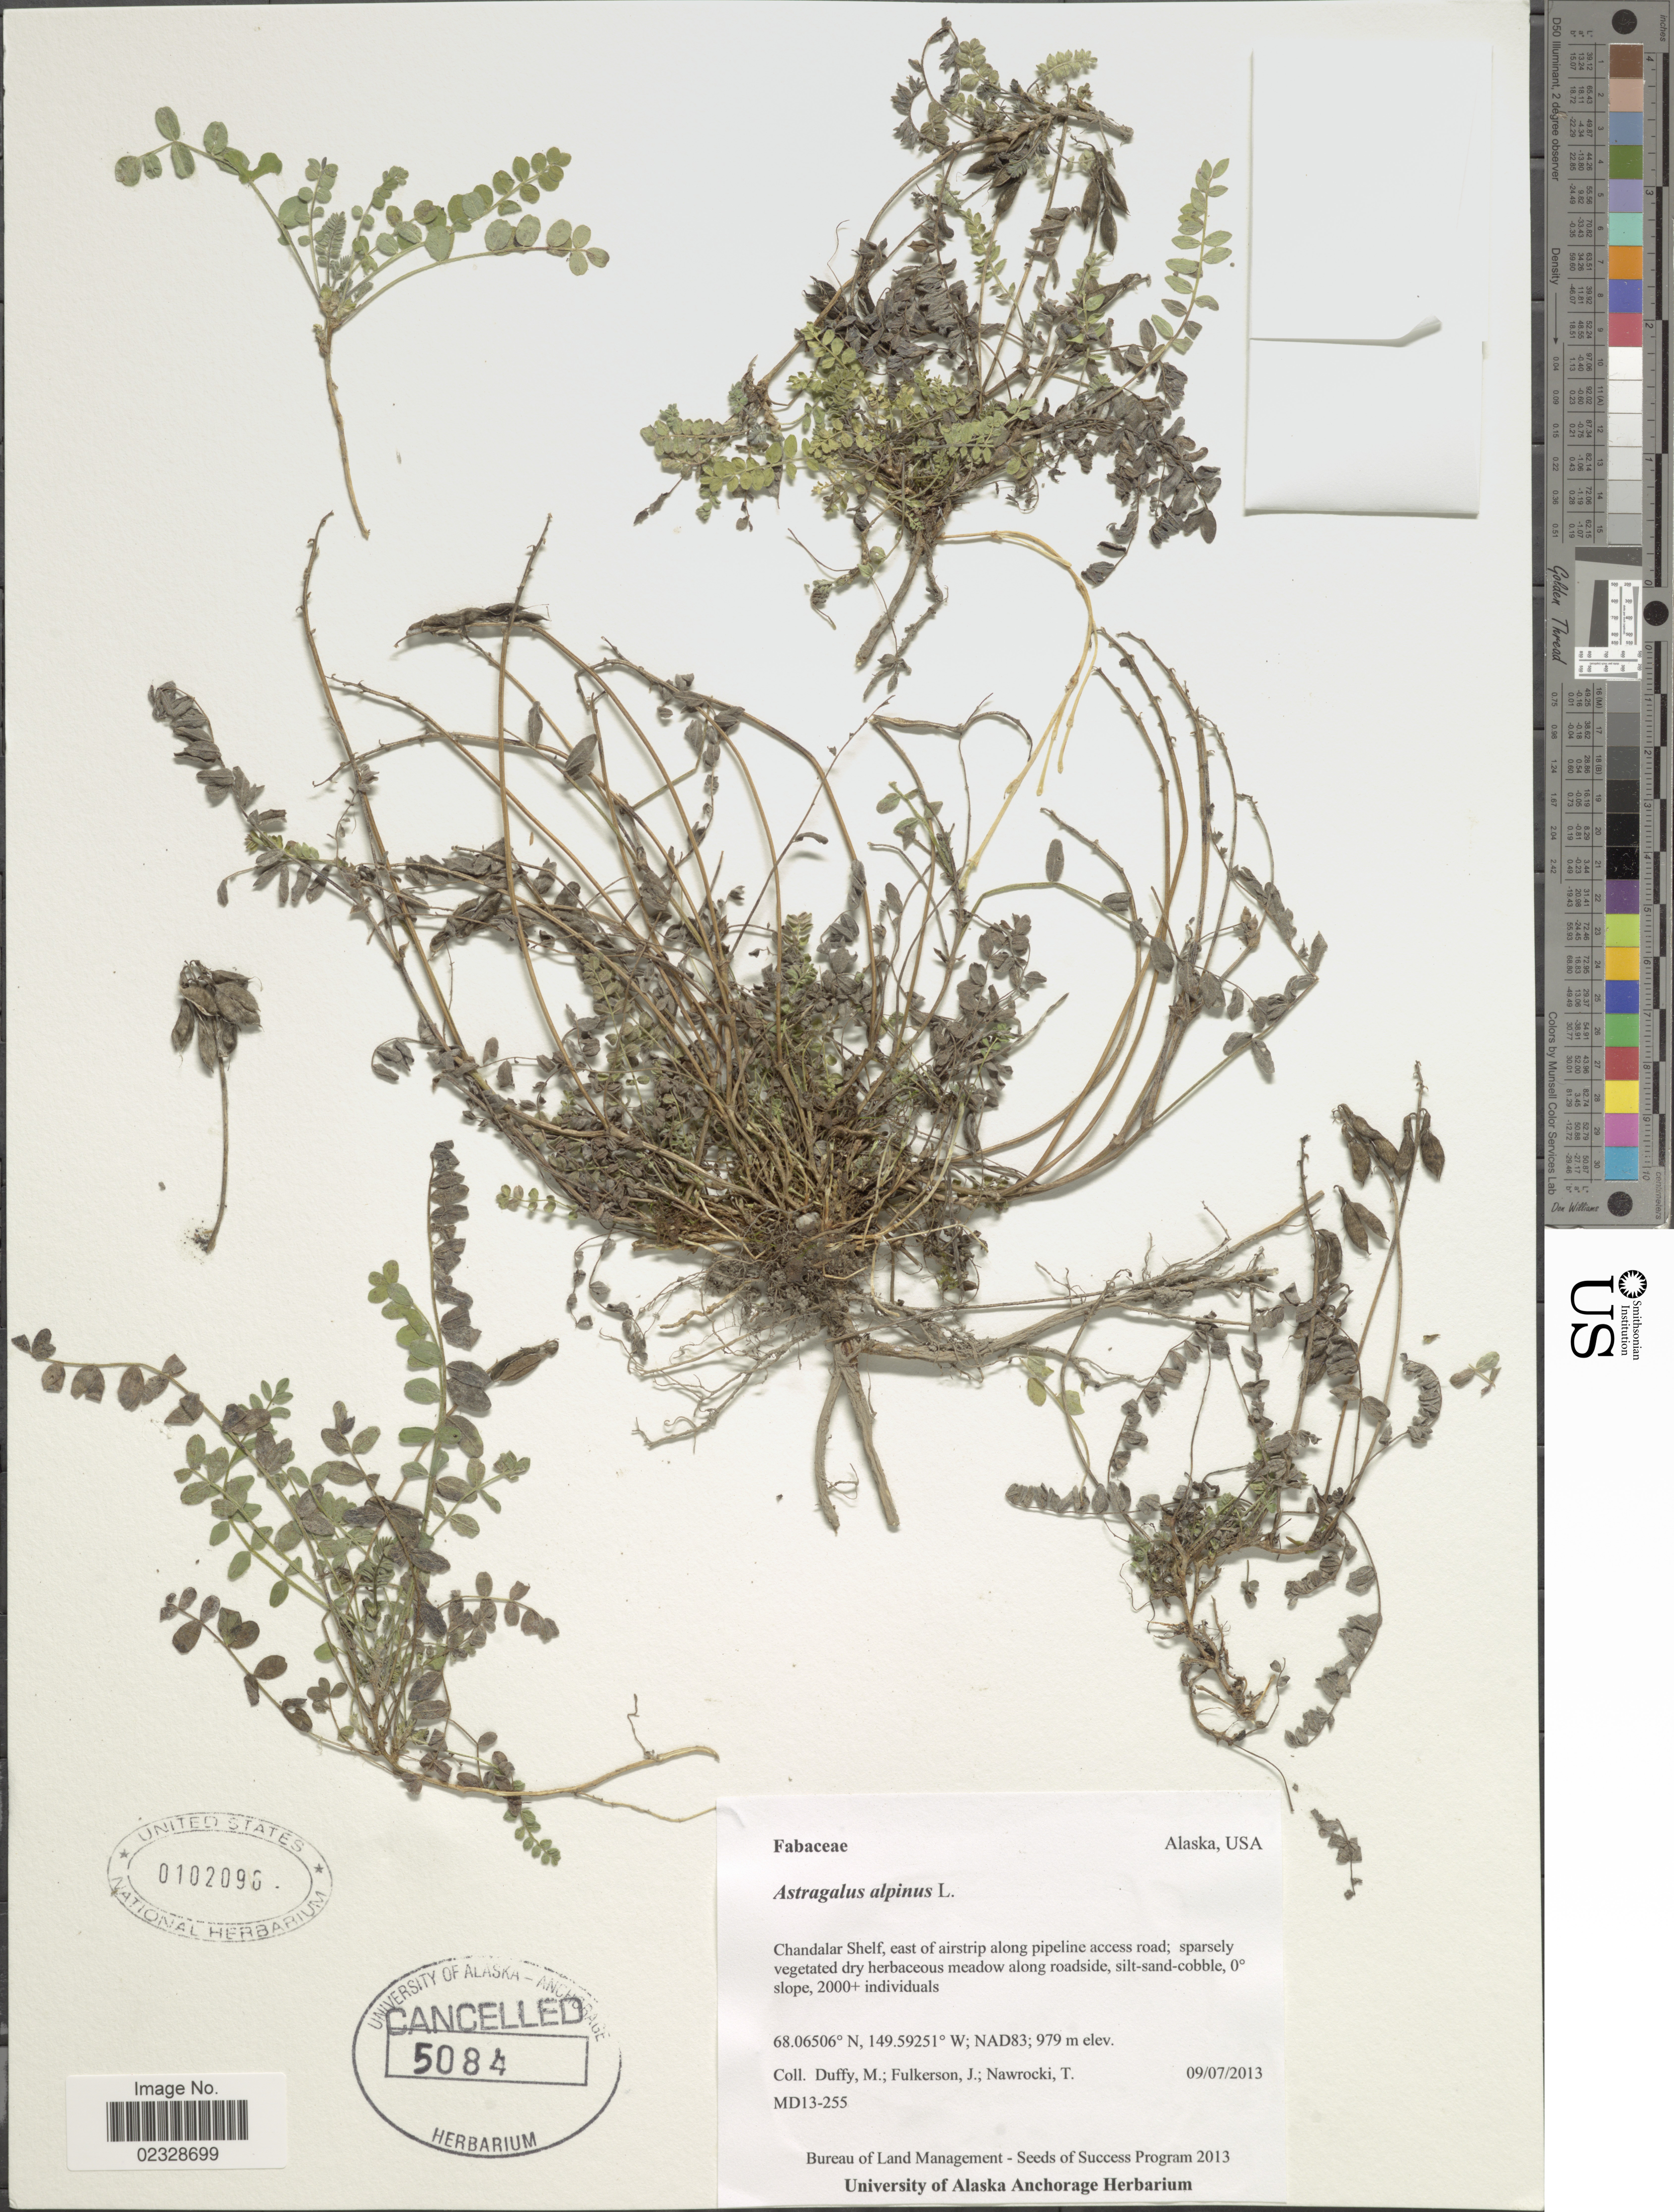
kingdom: Plantae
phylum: Tracheophyta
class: Magnoliopsida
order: Fabales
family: Fabaceae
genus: Astragalus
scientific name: Astragalus alpinus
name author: L.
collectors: M. Duffy, J. Fulkerson & T. Nawrocki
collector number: MD13-255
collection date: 2013-09-07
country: United States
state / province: Alaska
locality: Chandalar Shelf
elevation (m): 979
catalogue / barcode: US 102096